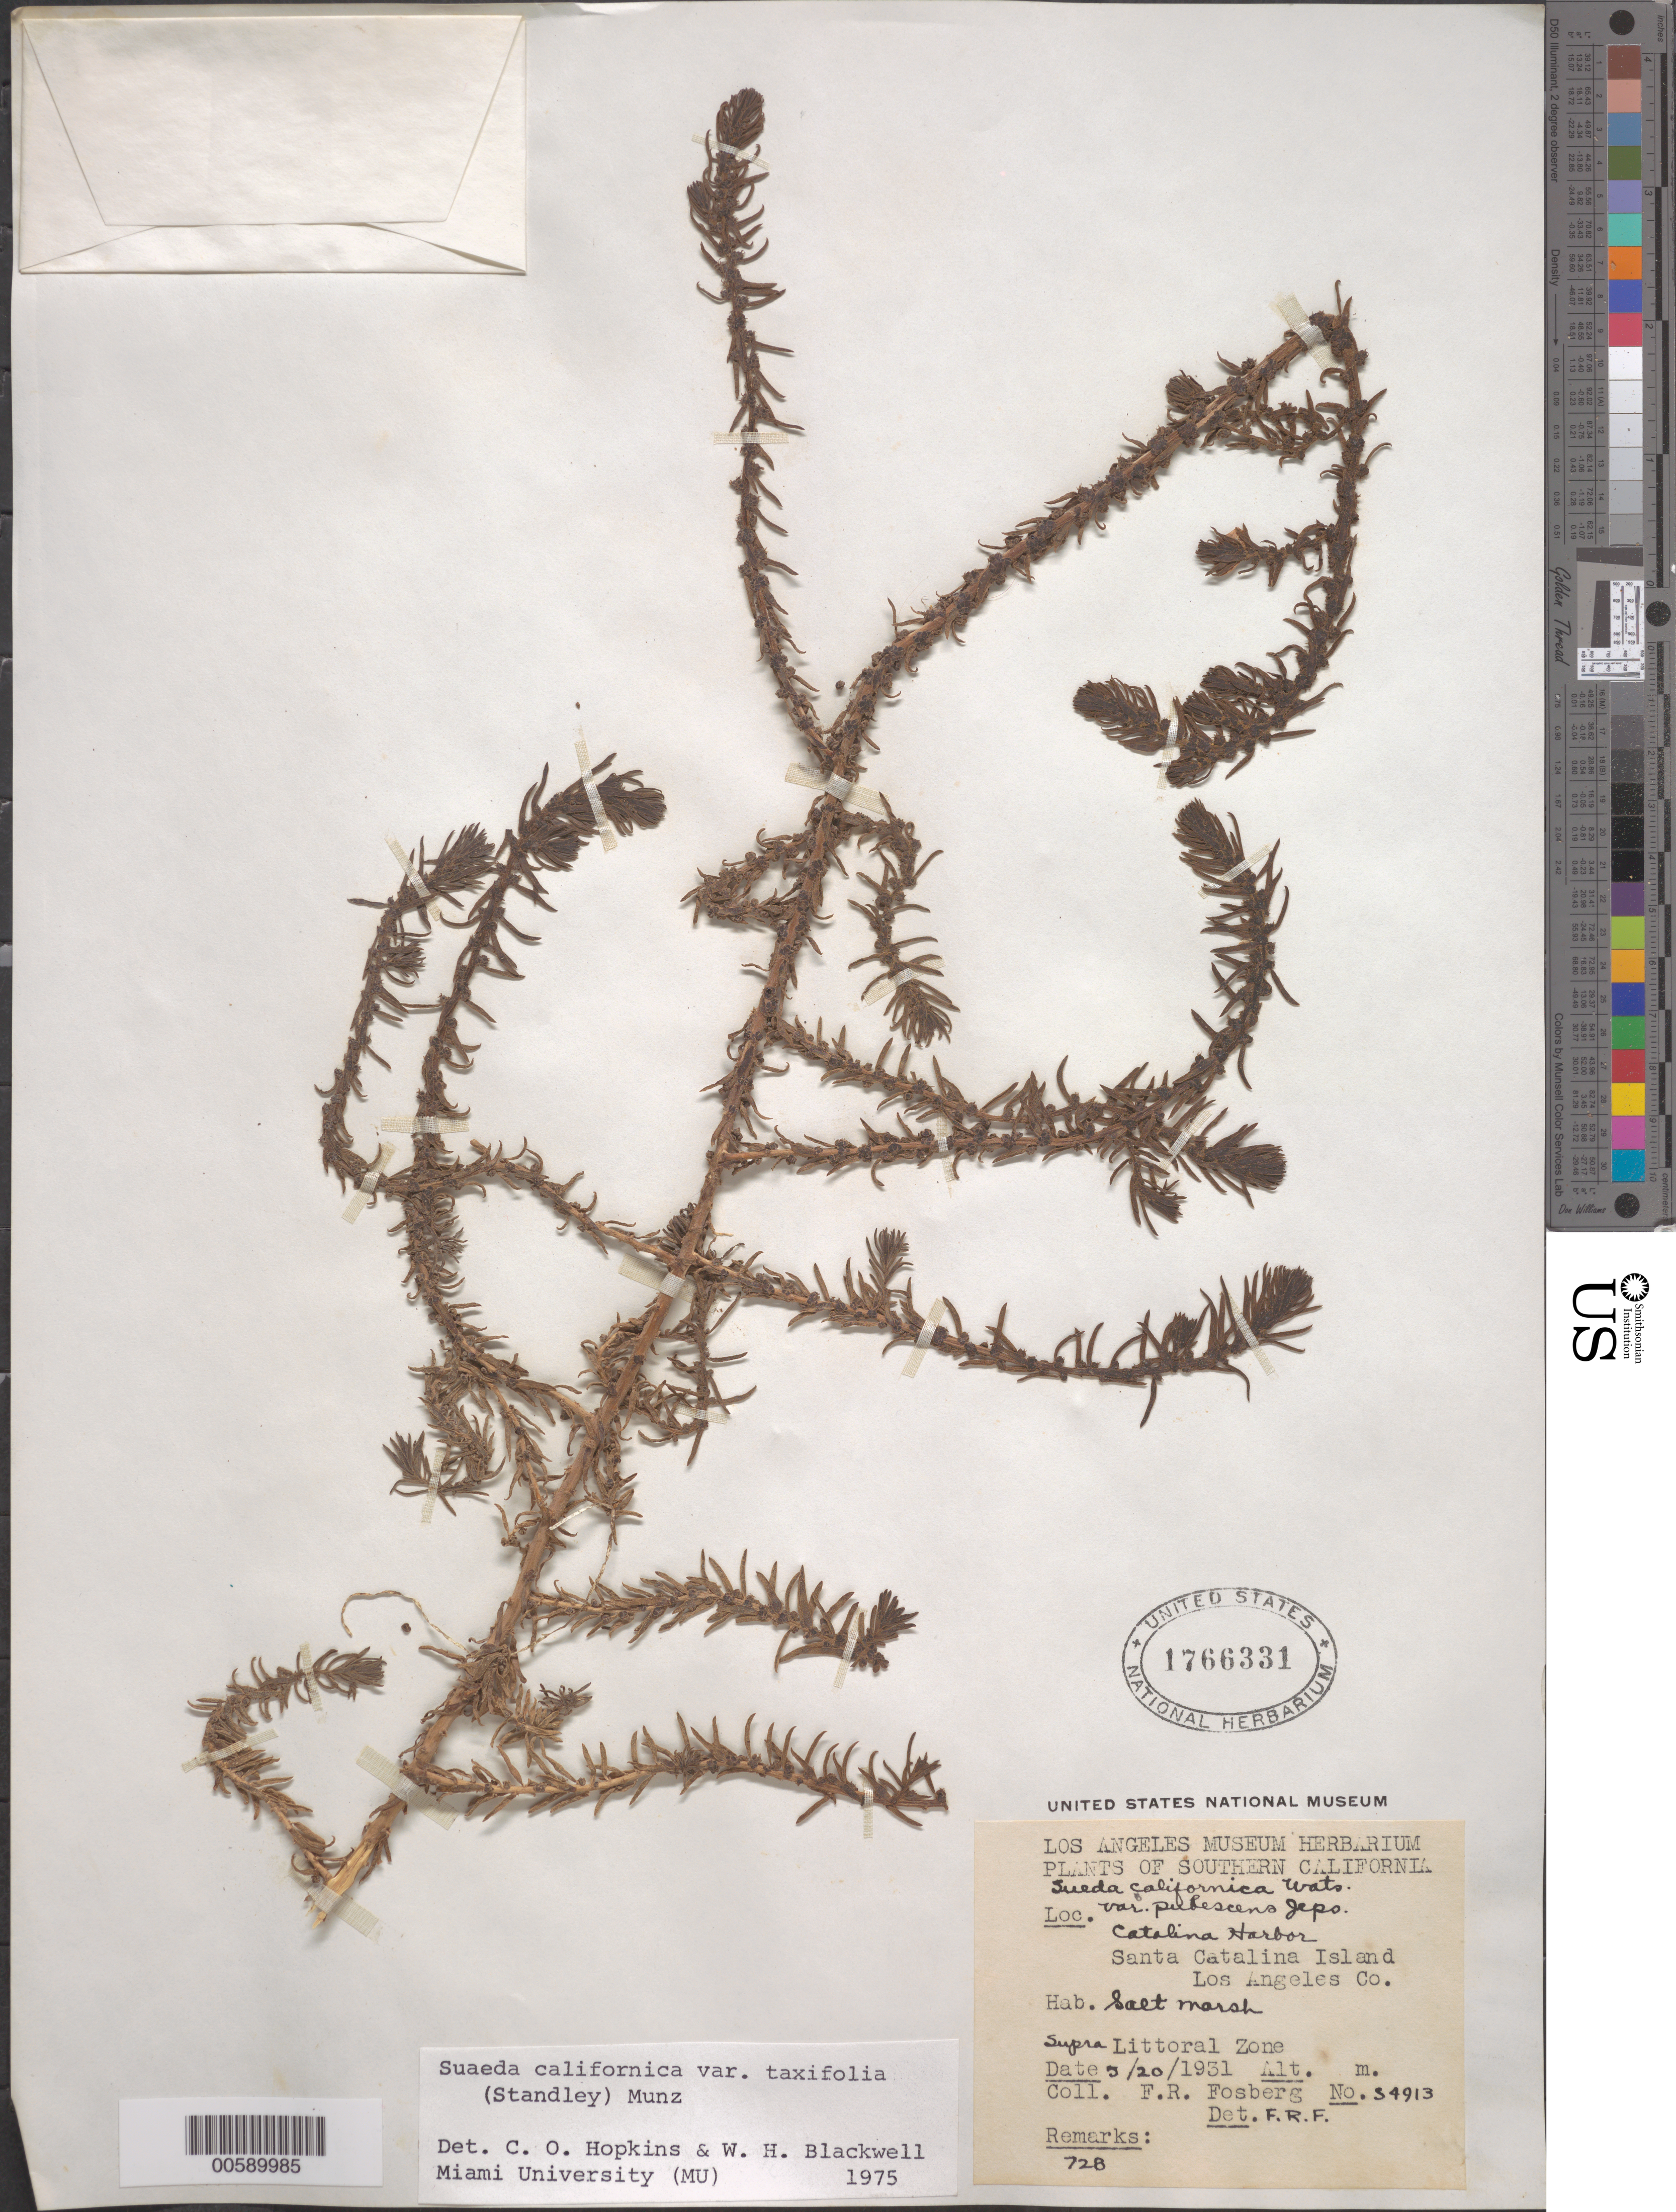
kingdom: Plantae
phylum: Tracheophyta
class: Magnoliopsida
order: Caryophyllales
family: Amaranthaceae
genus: Suaeda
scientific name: Suaeda californica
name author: S. Watson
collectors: F. R. Fosberg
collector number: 34913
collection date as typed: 20 May 1931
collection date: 1931-05-20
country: United States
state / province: California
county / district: Los Angeles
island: Santa Catalina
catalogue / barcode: US 1766331